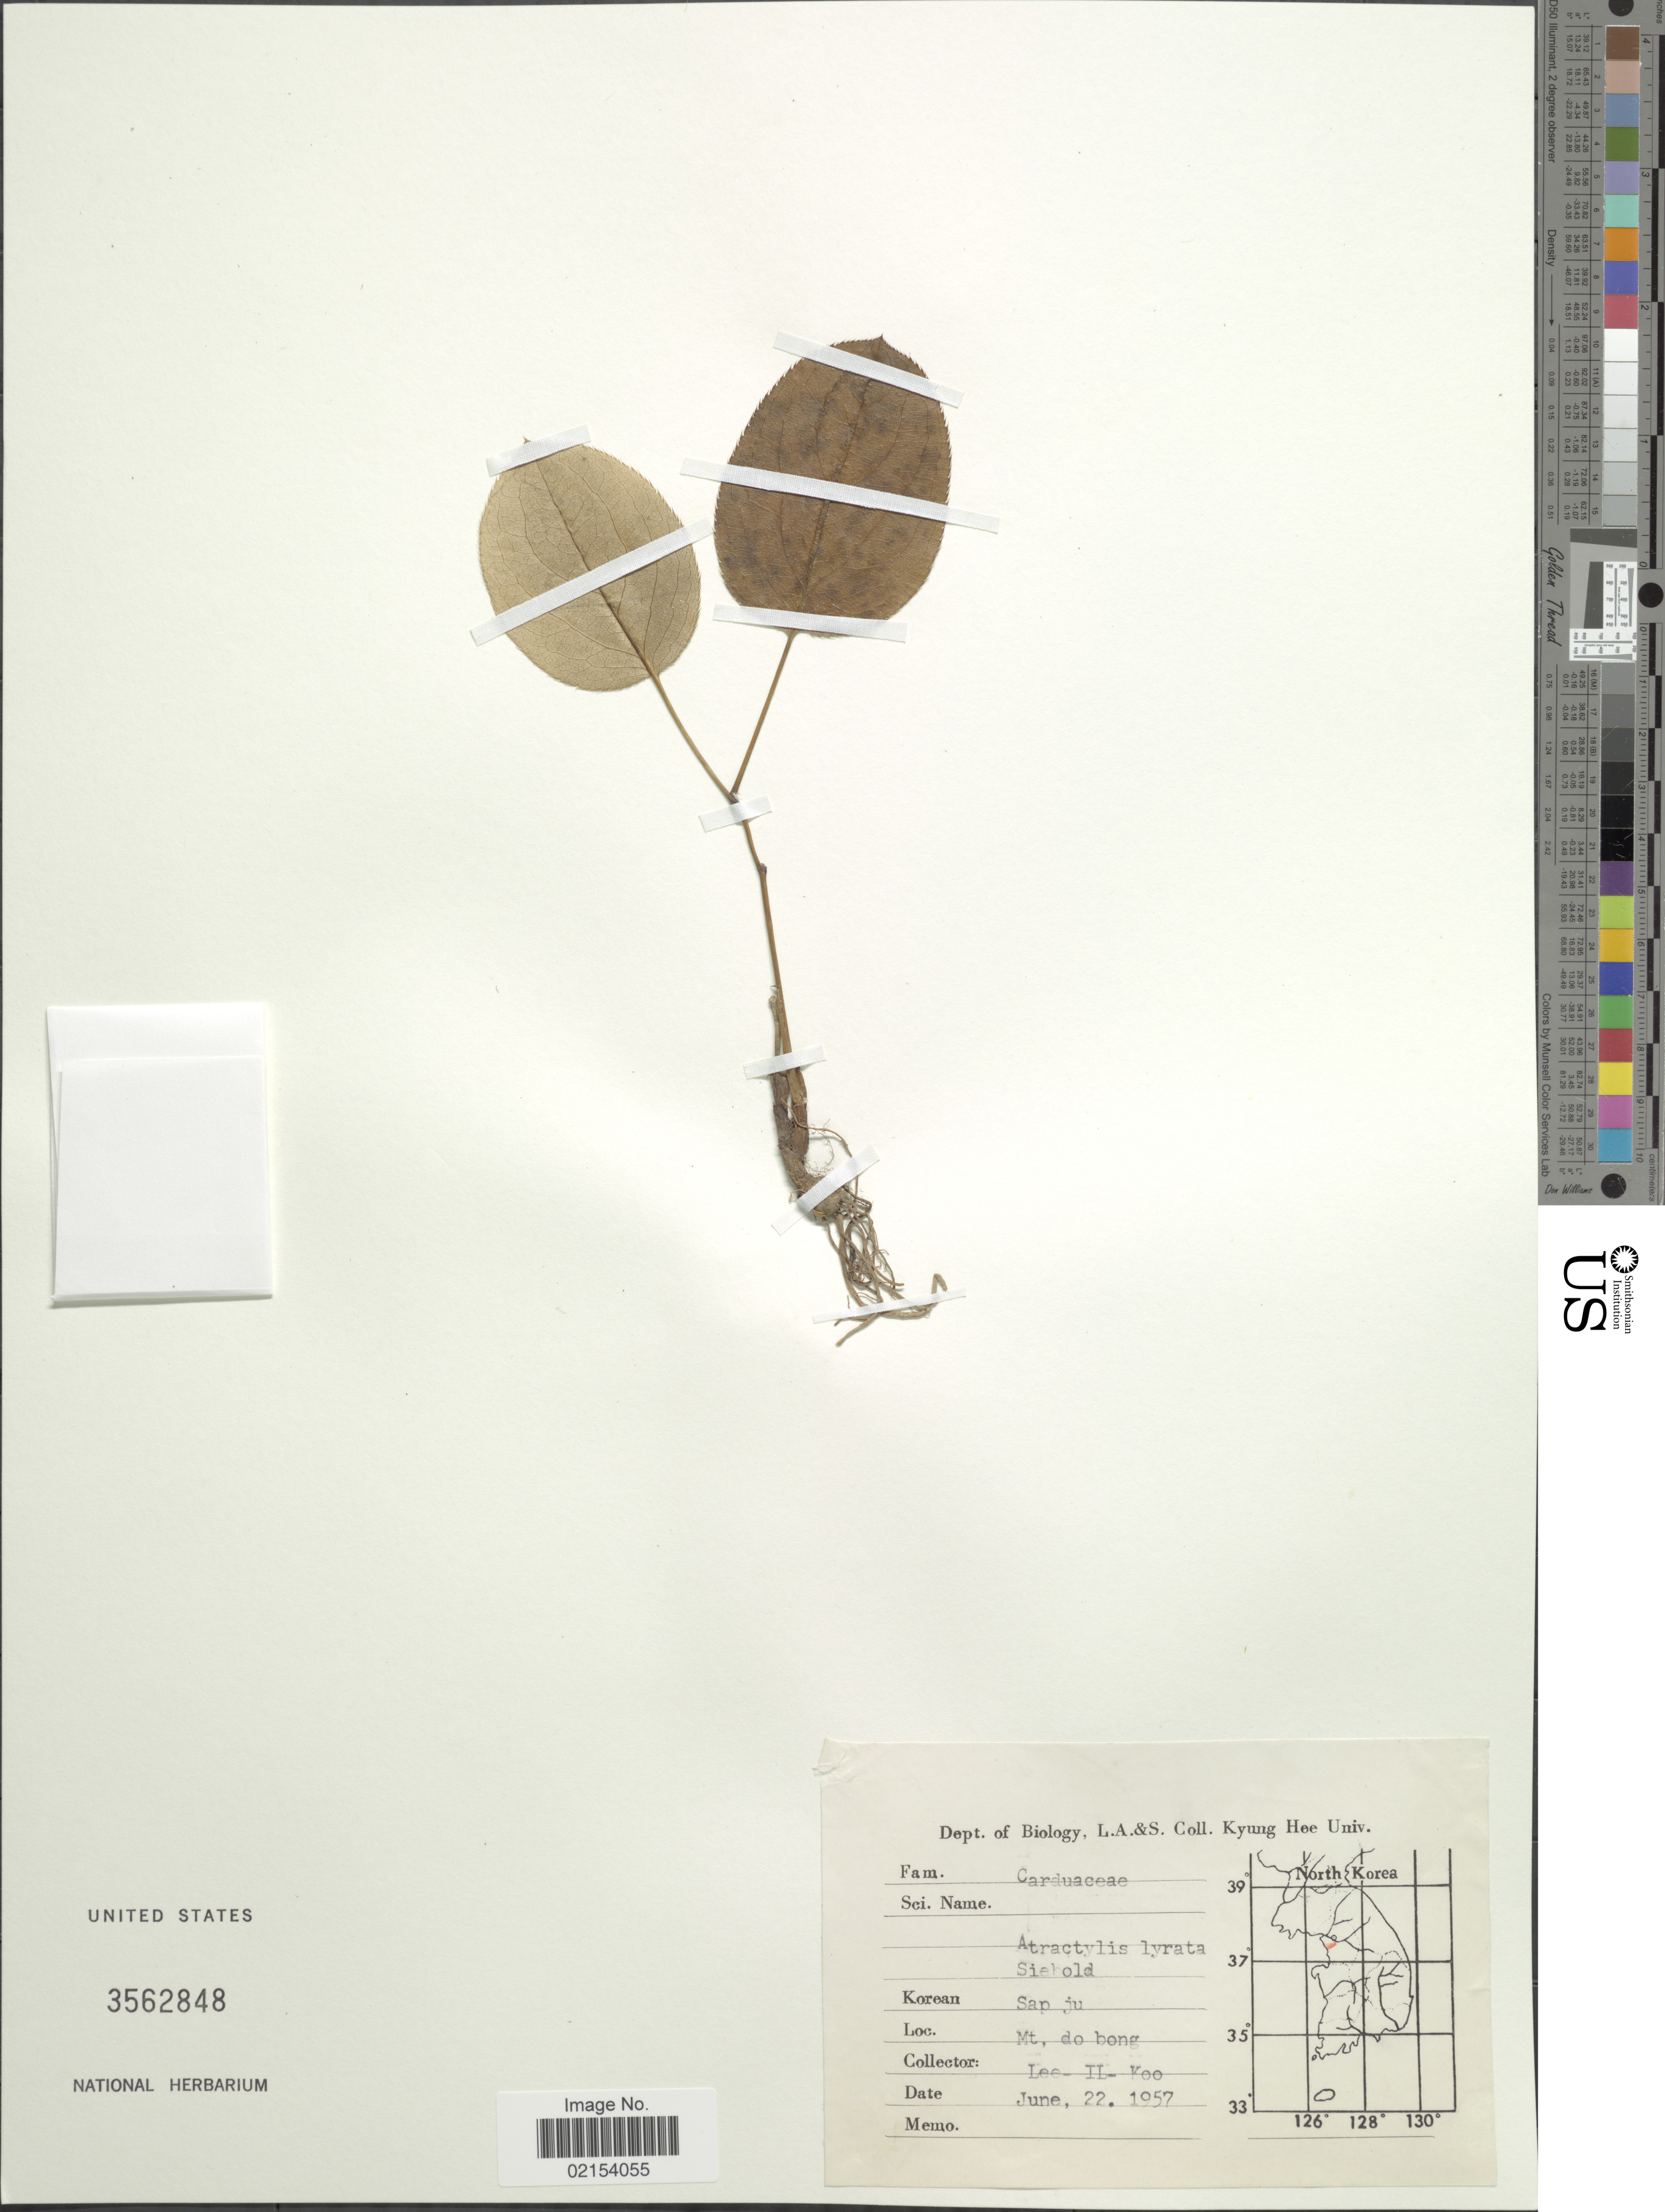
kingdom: Plantae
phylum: Tracheophyta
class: Magnoliopsida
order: Asterales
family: Asteraceae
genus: Atractylodes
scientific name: Atractylodes lancea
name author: (Thunb.) DC.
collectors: Il-Ko Lee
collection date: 1957-06-22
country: South Korea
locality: Mt. do bong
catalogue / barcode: US 3562848